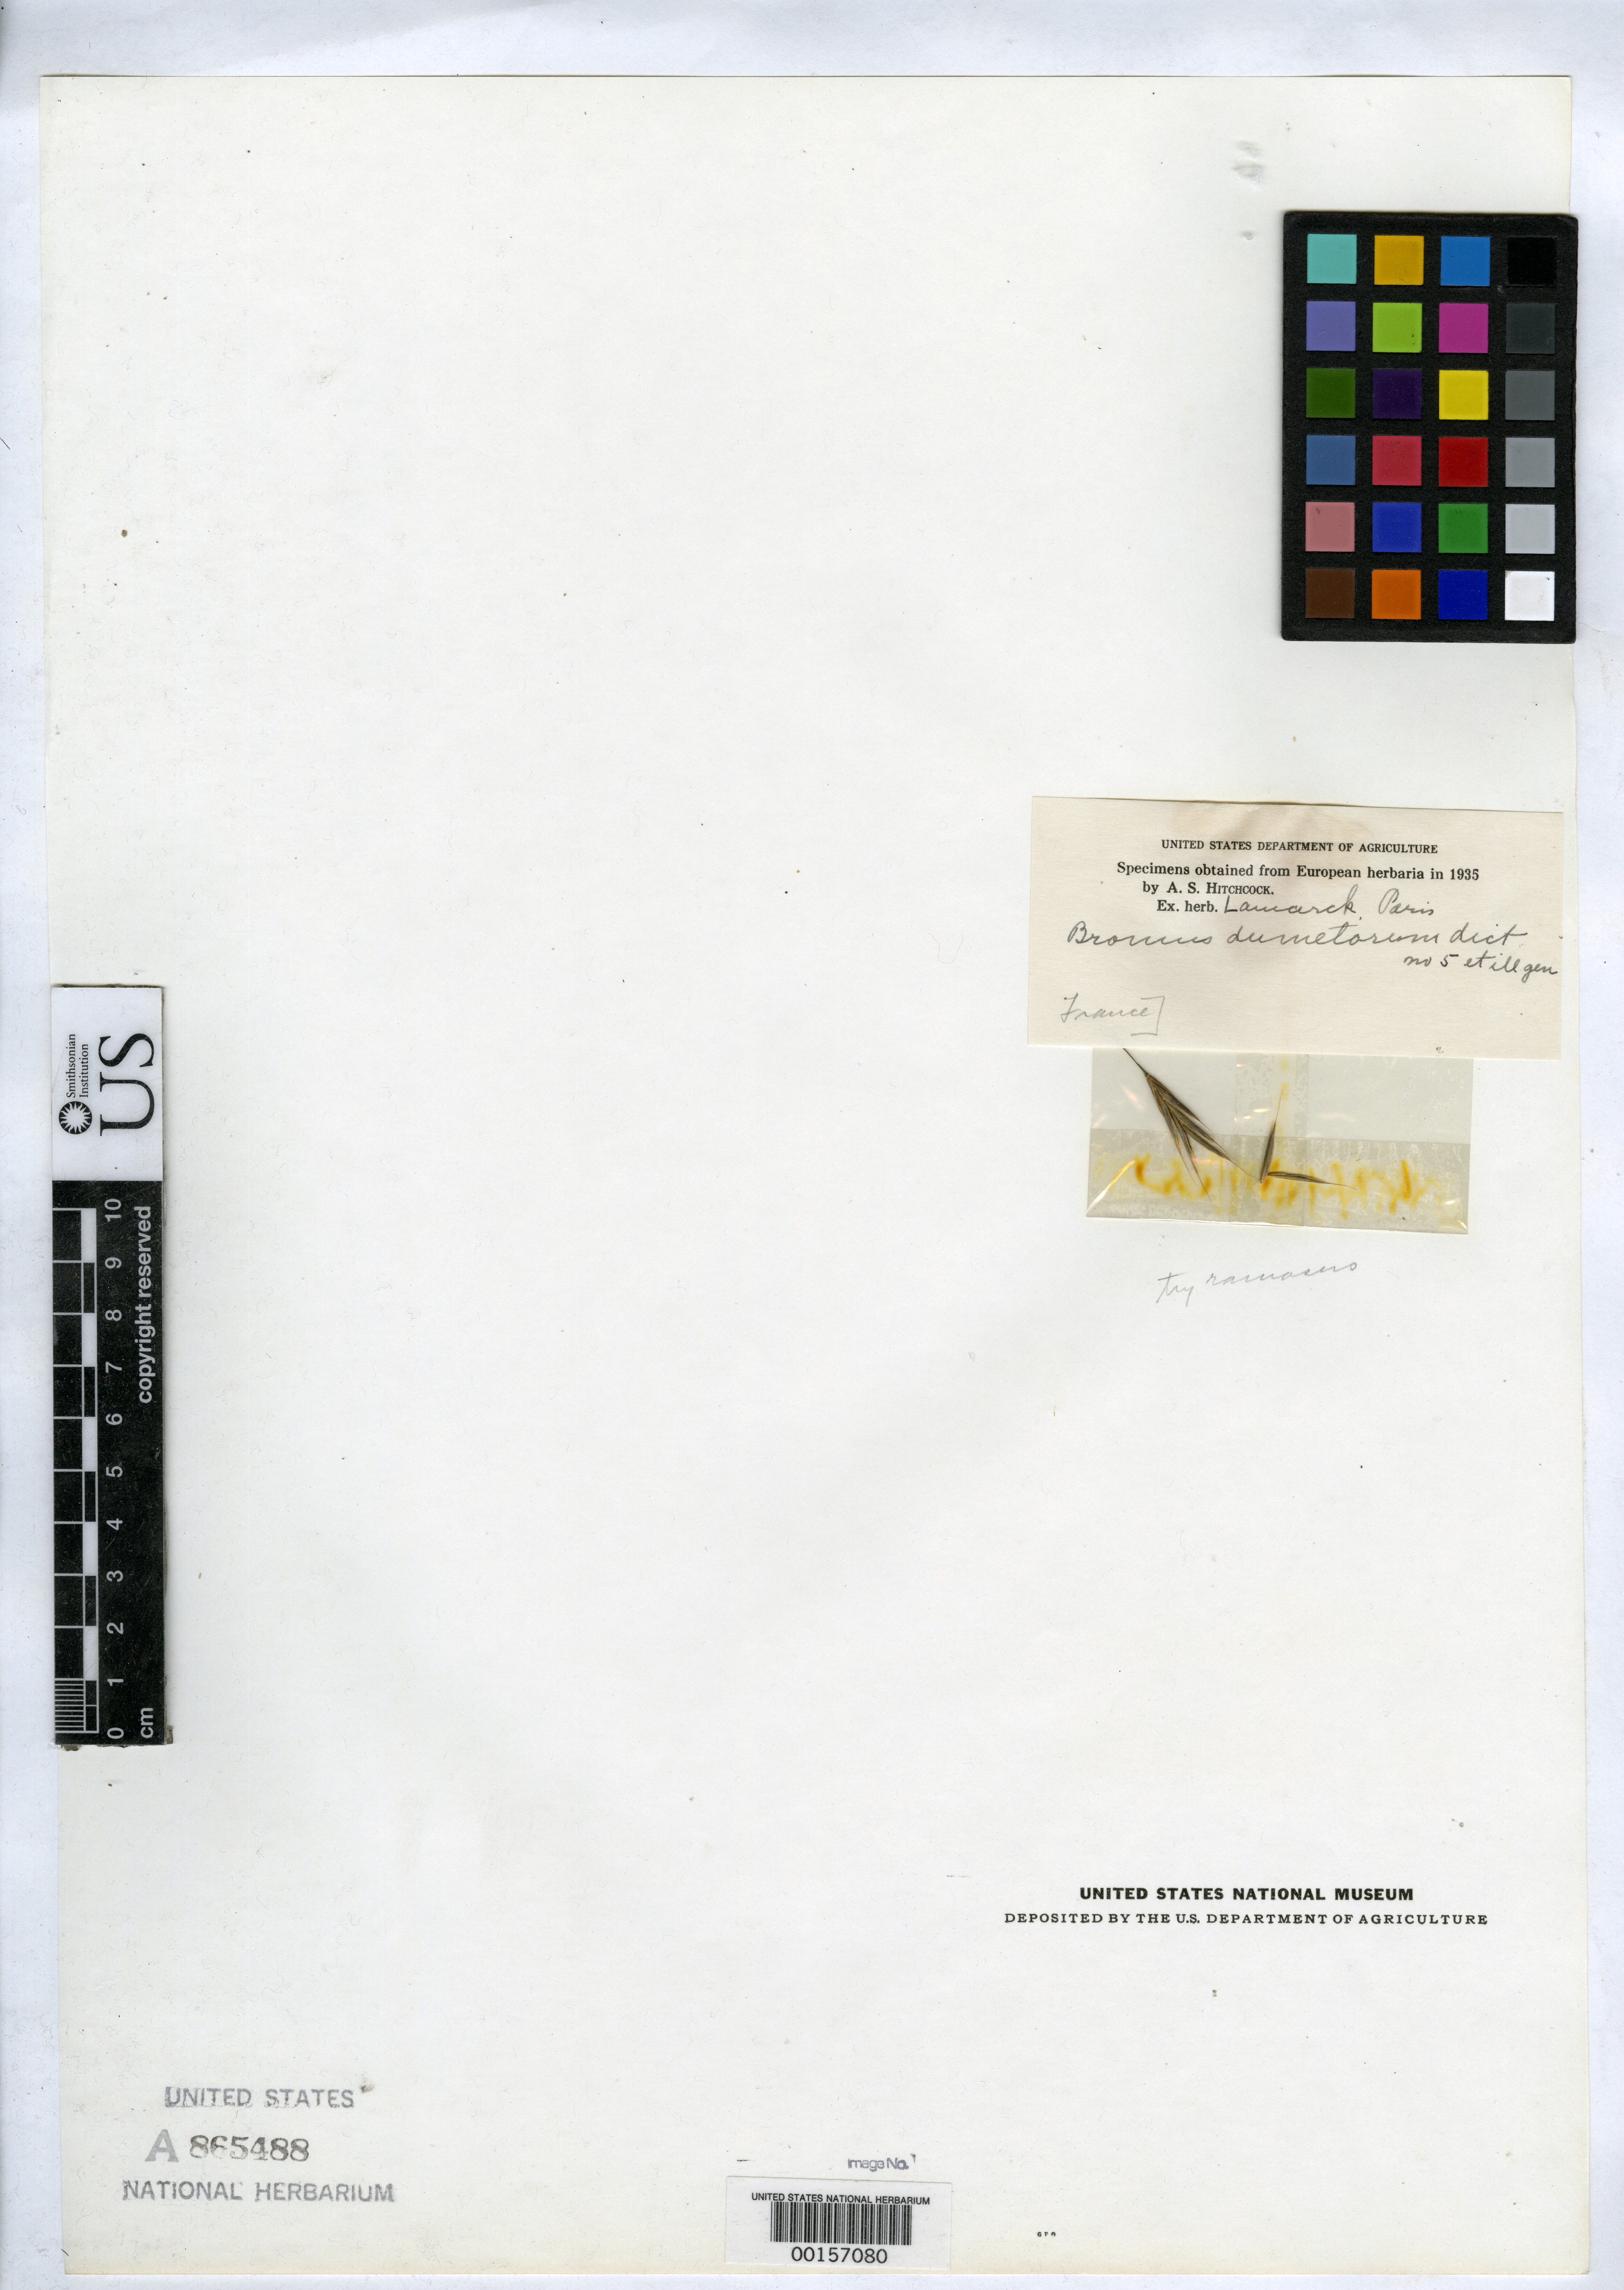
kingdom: Plantae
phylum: Tracheophyta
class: Liliopsida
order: Poales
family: Poaceae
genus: Bromus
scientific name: Bromus dumetorum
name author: Lam.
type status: Type Fragment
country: France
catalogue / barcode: US 865488A